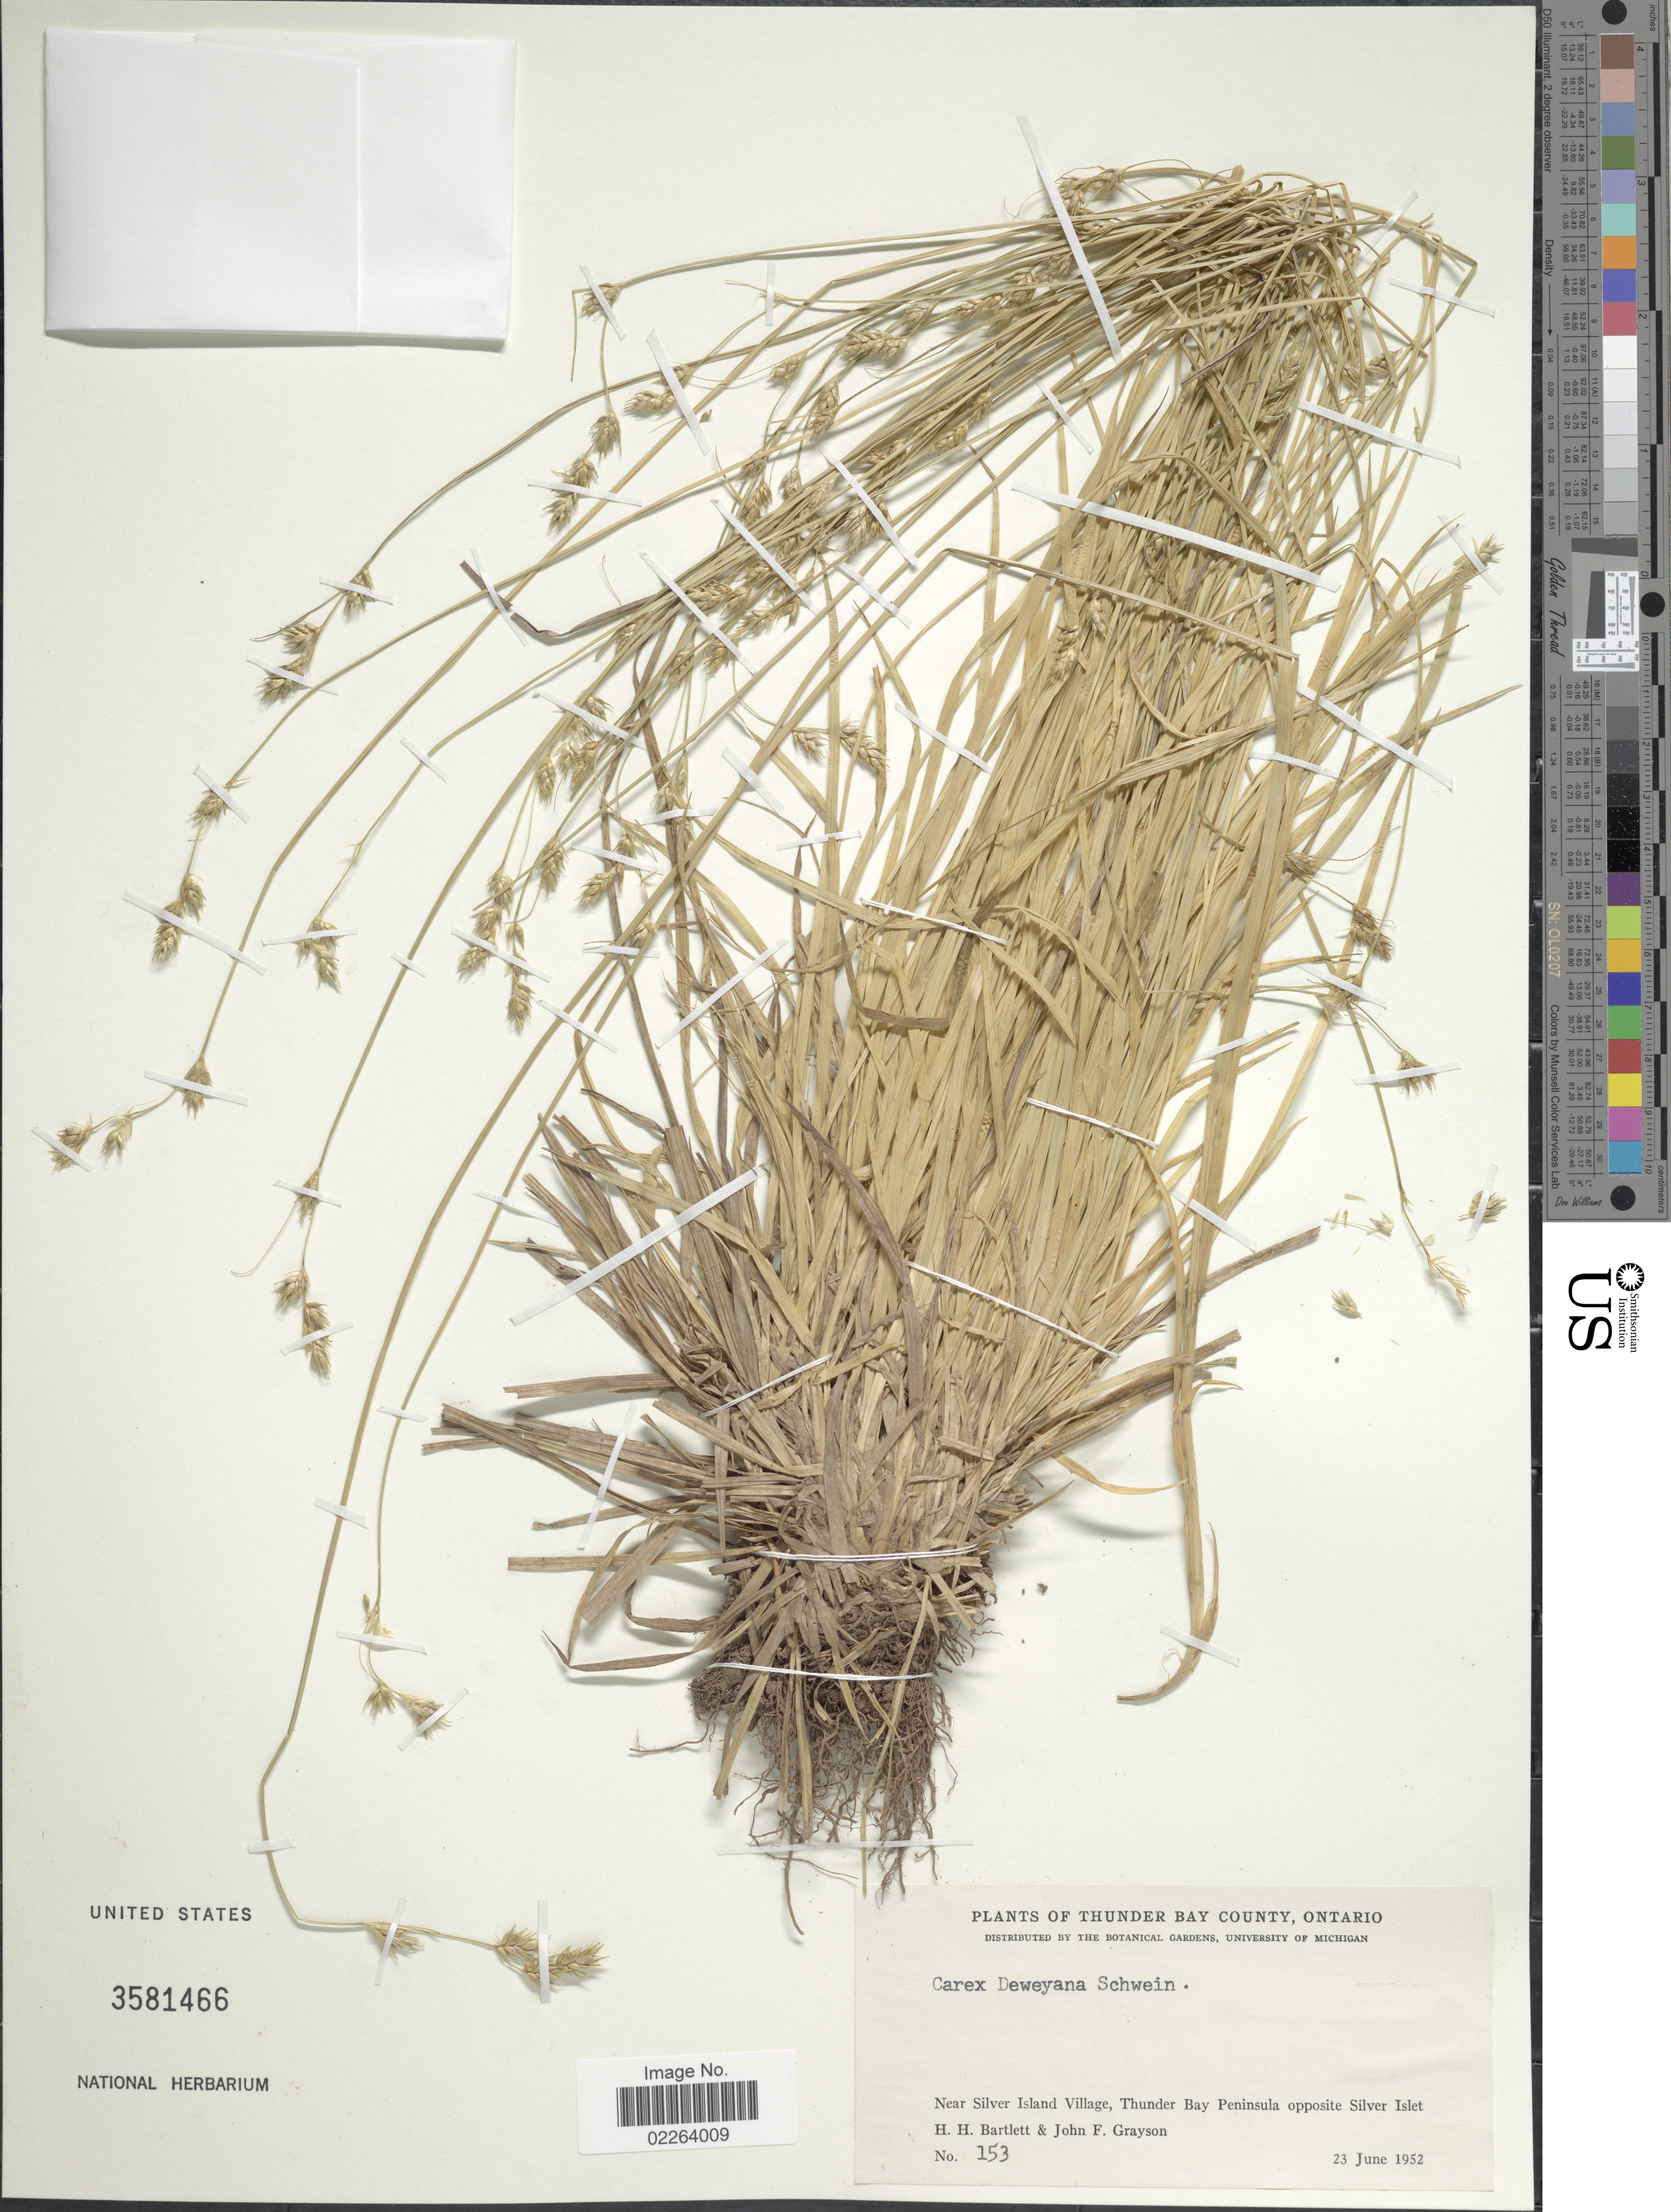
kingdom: Plantae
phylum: Tracheophyta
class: Liliopsida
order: Poales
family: Cyperaceae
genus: Carex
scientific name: Carex deweyana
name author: Schwein.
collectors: H. H. Bartlett & J. Grayson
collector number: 153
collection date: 1952-06-23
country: Canada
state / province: Ontario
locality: Thunder Bay County, Near Silver Island Village, Thunder Bay Peninsula opposite Silver Islet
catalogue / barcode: US 3581466